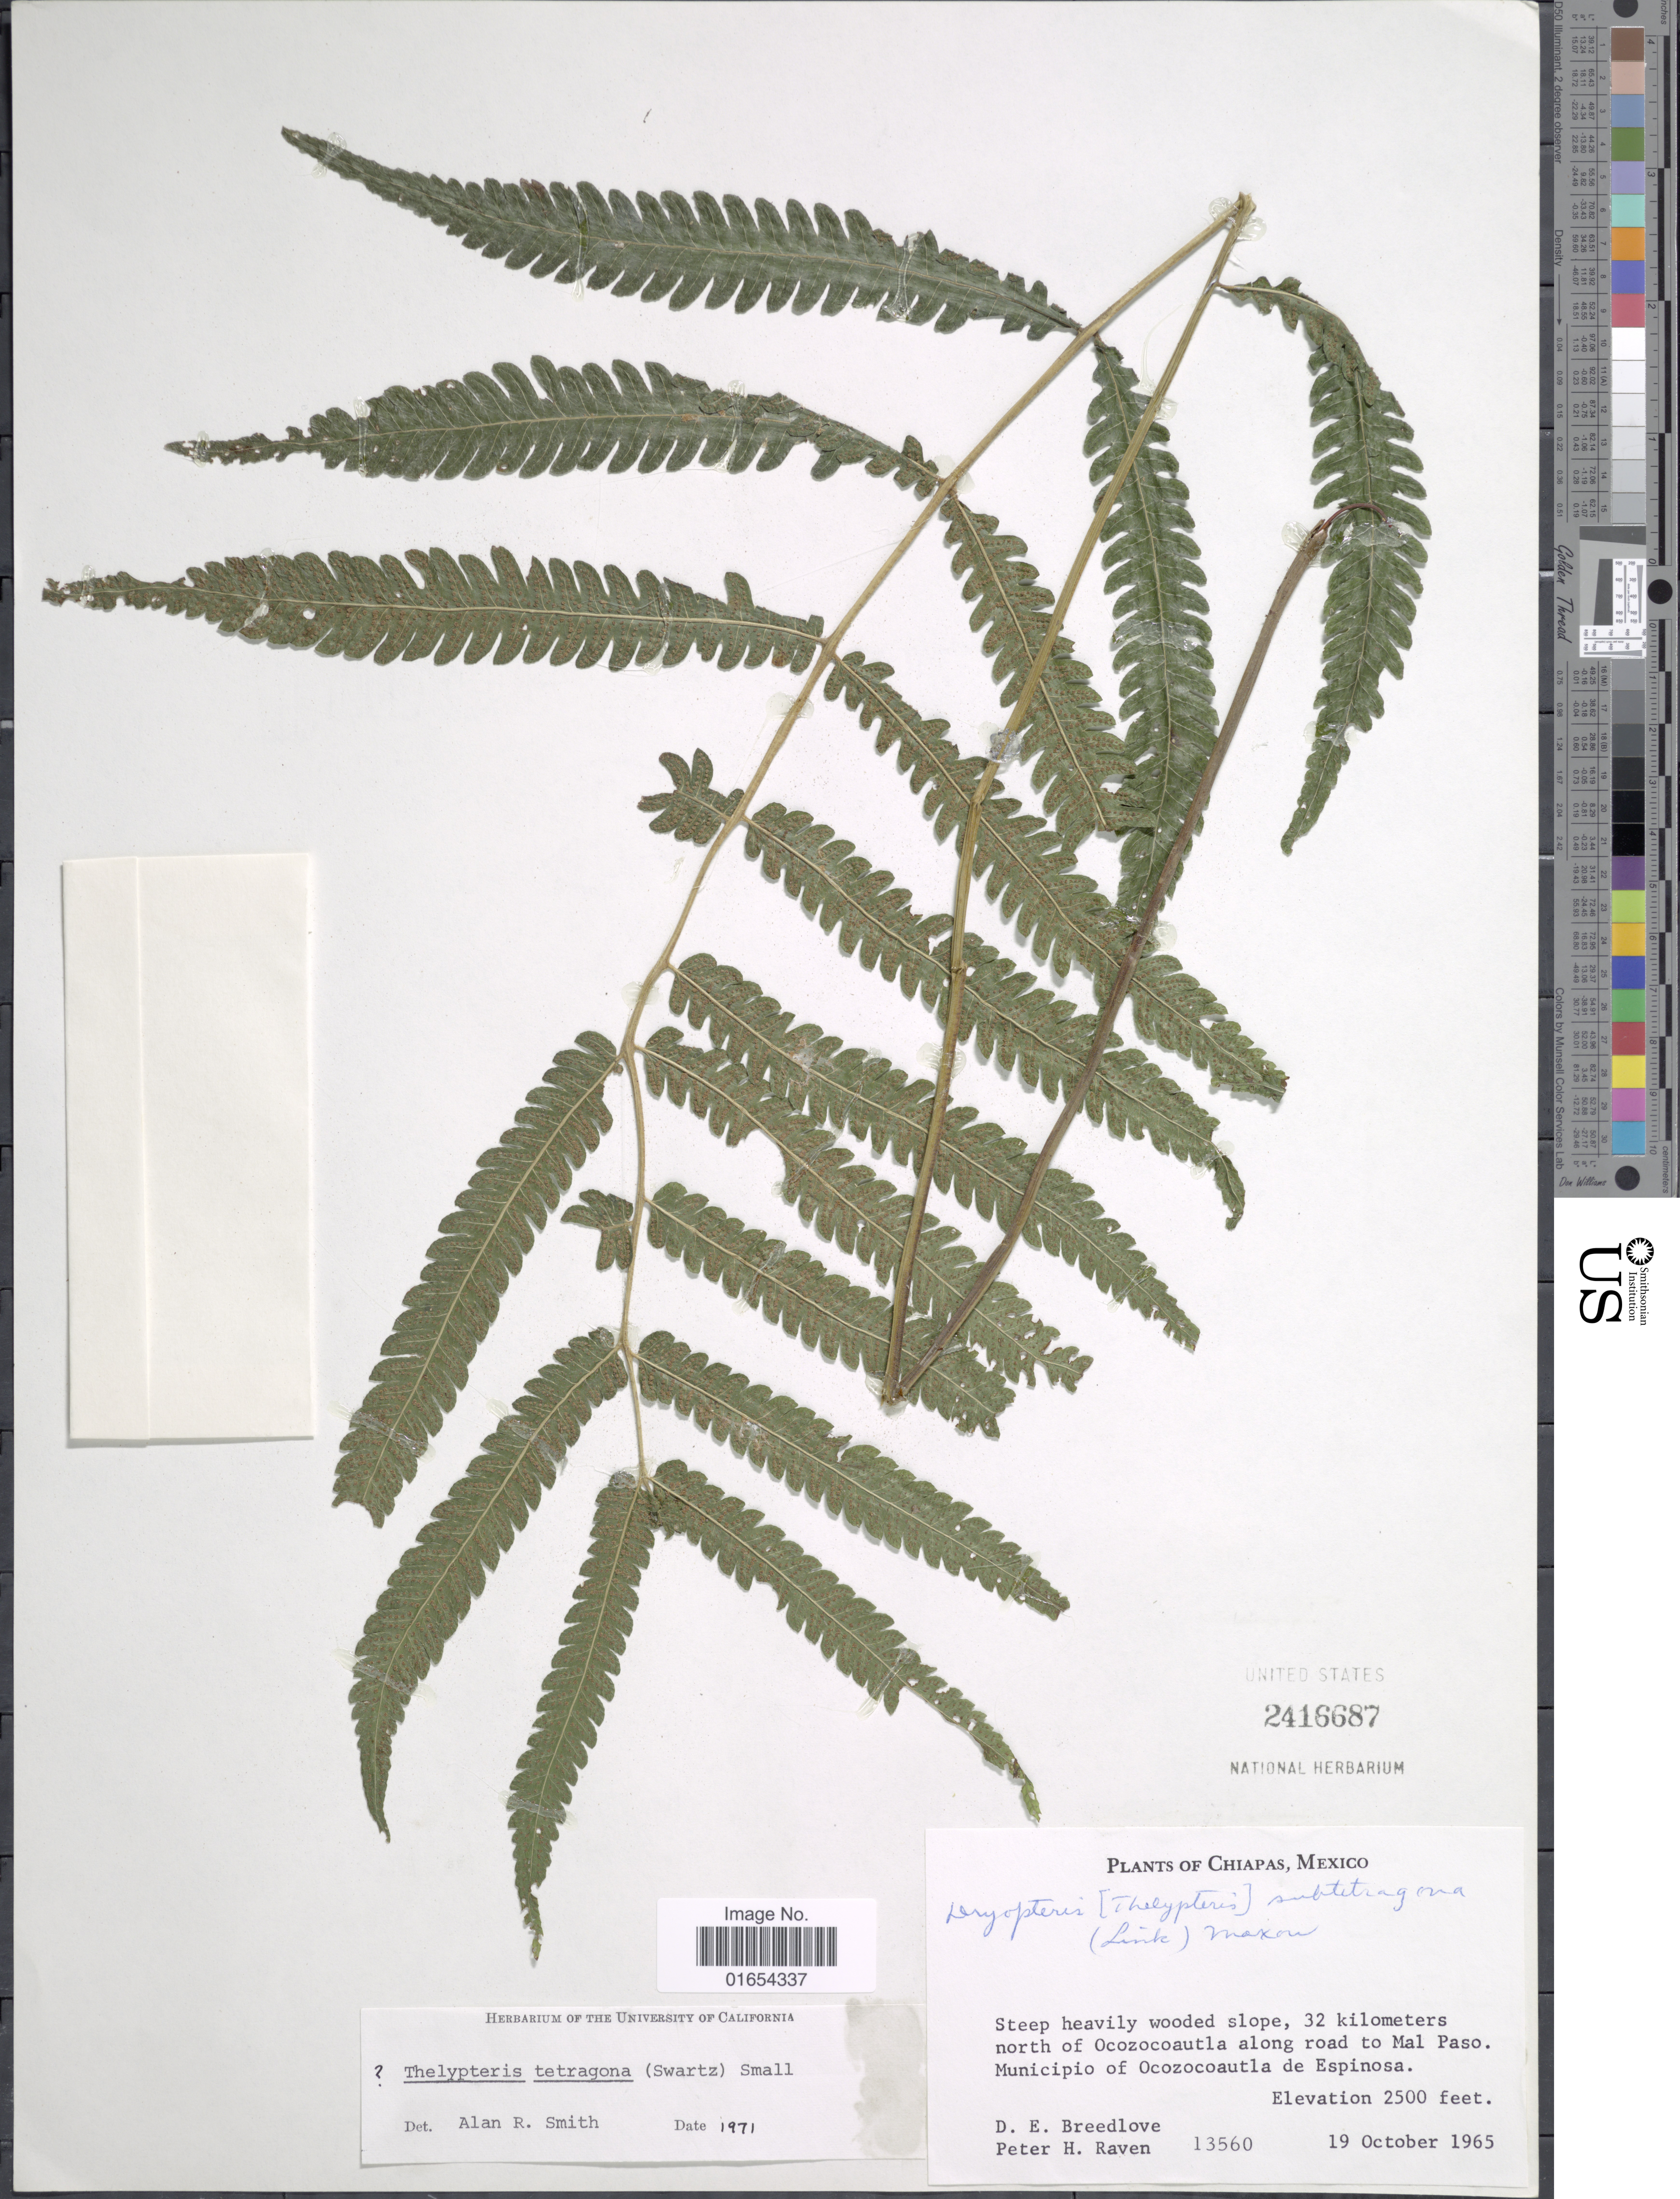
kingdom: Plantae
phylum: Tracheophyta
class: Polypodiopsida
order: Polypodiales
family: Thelypteridaceae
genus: Goniopteris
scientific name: Goniopteris tetragona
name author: (C. Presl) Sw.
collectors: D. E. Breedlove & P. Raven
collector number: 13560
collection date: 1965-10-19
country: Mexico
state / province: Chiapas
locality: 32 kilometers north of Ocozocoautla along road to Mal Paso. Muncipio of Ocozocoautla de Espinosa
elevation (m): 762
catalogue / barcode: US 2416687